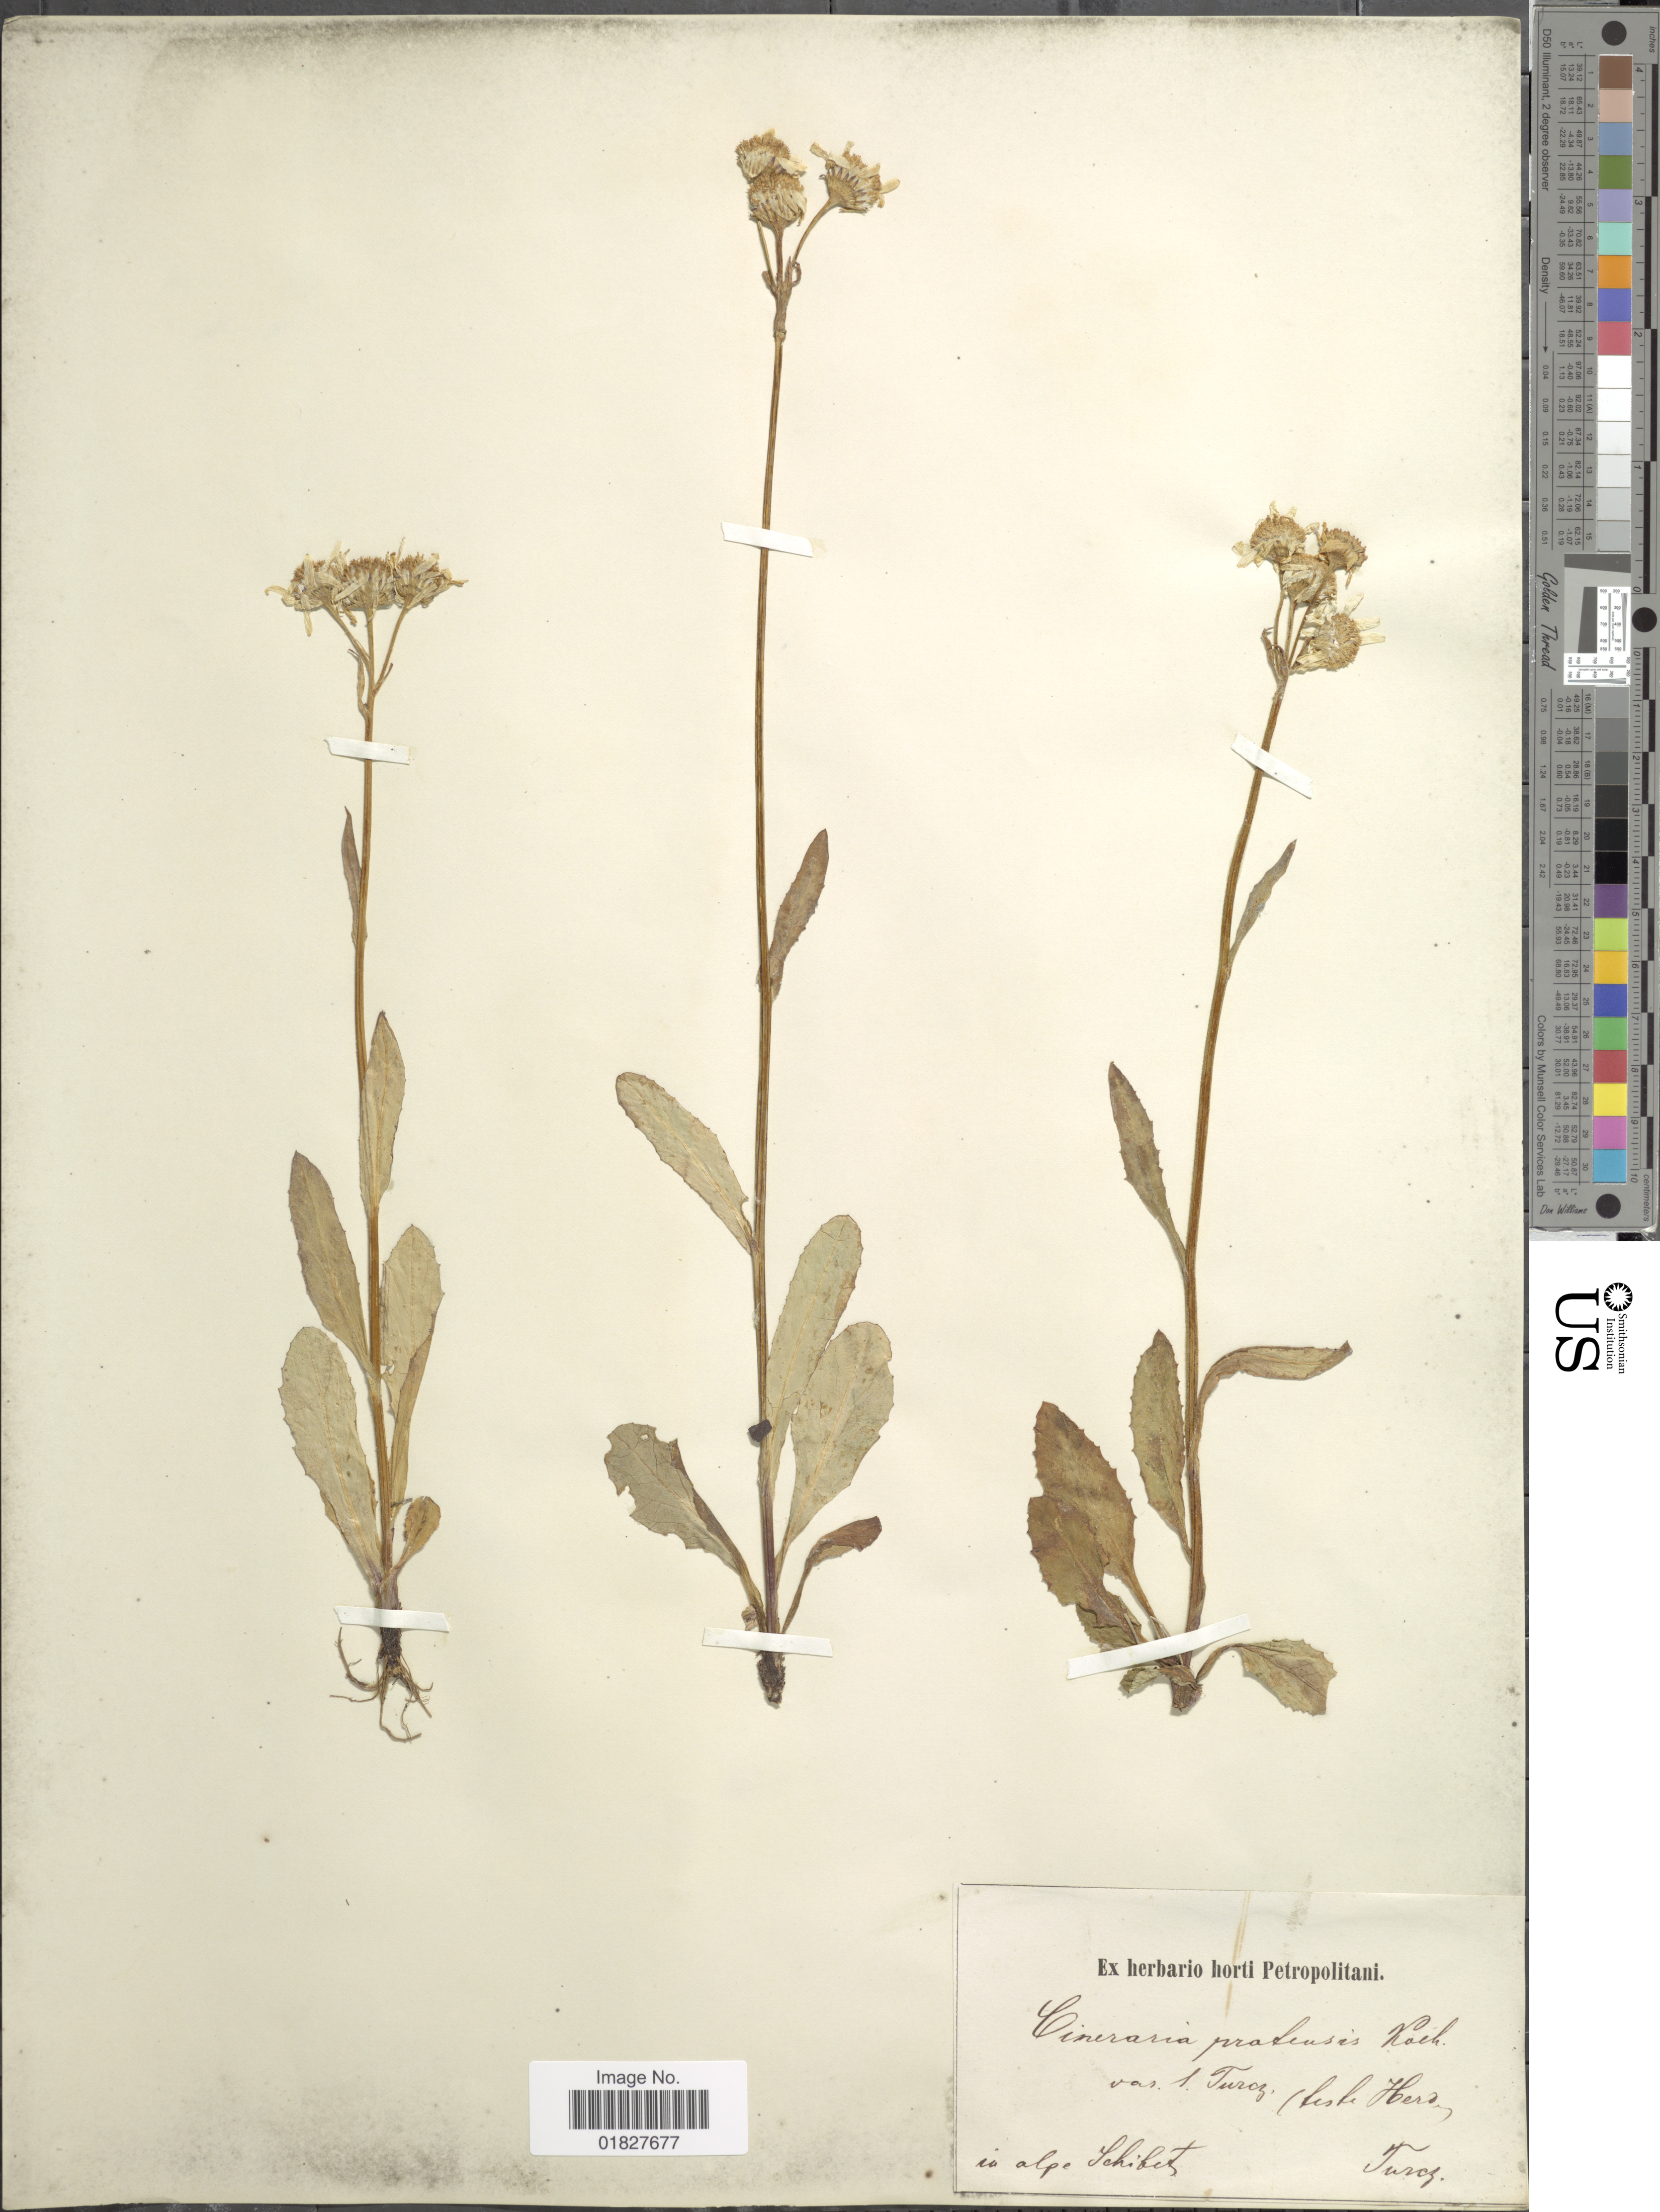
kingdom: Plantae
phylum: Tracheophyta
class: Magnoliopsida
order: Asterales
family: Asteraceae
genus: Cineraria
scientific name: Cineraria pratensis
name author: Rchb.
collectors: ex Herb. Horti Bot. Petropolitani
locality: In alpe Schibet, Turcz [interpreted]